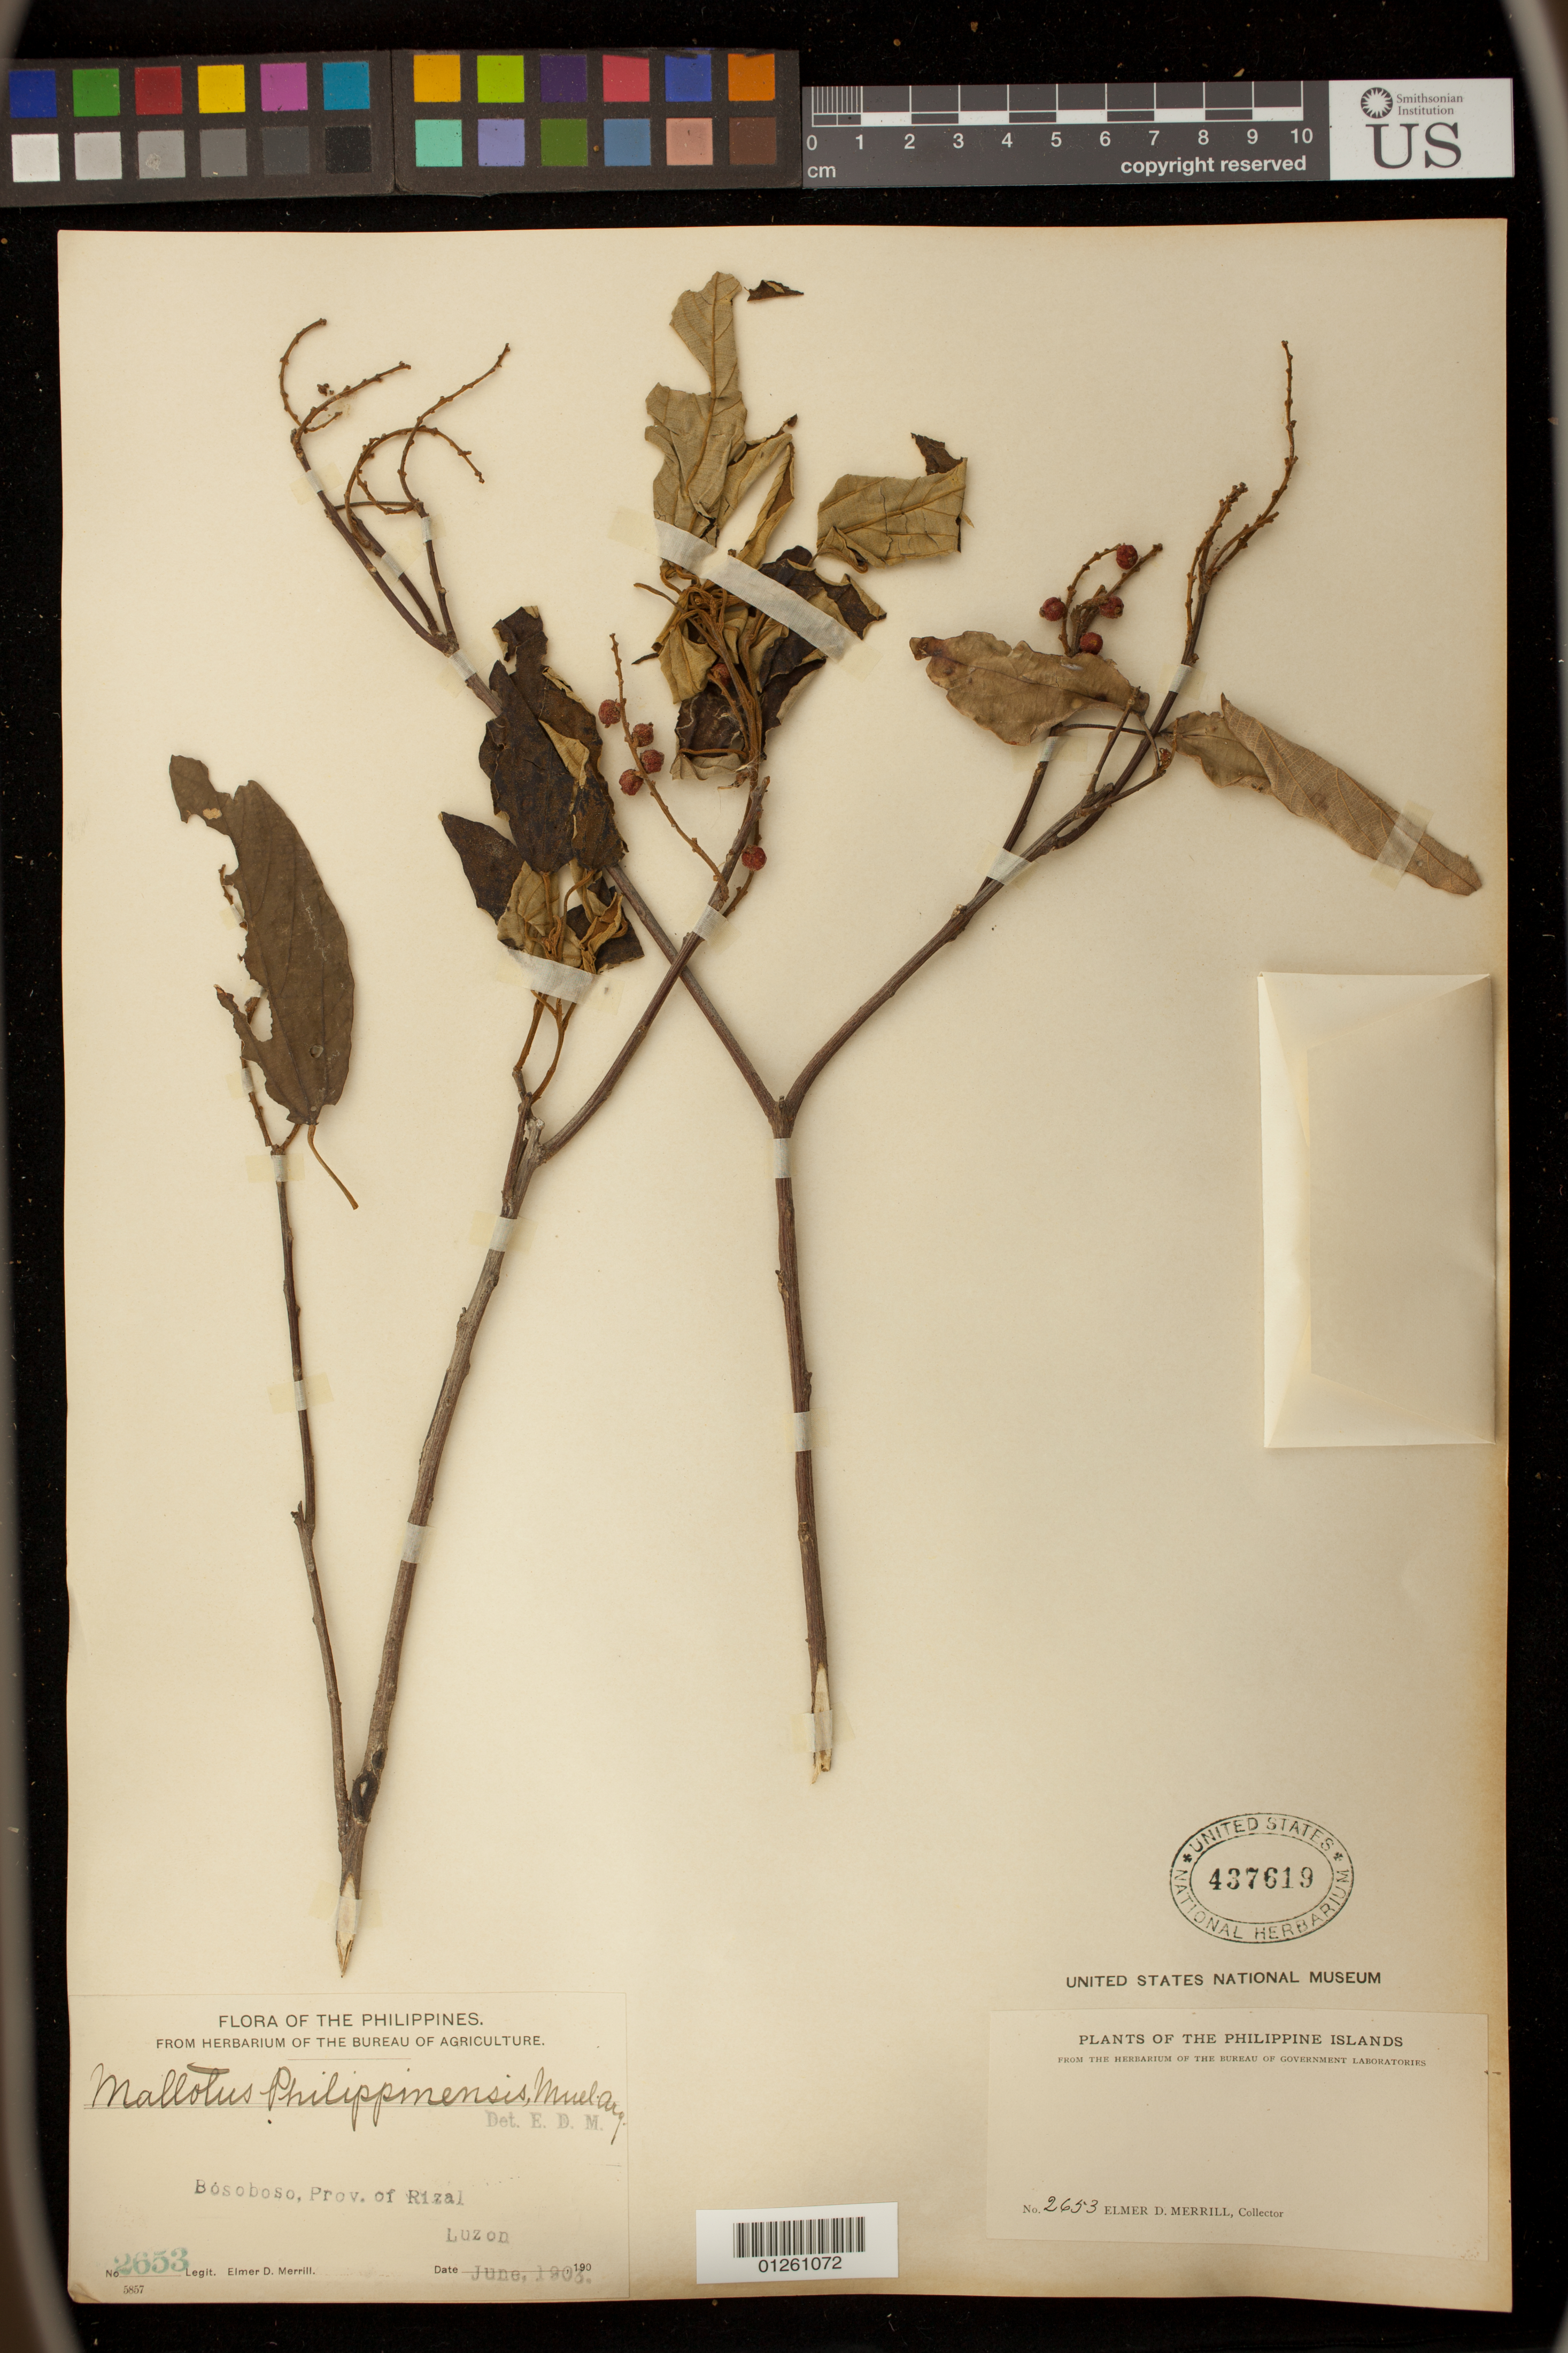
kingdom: Plantae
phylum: Tracheophyta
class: Magnoliopsida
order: Malpighiales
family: Euphorbiaceae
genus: Mallotus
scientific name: Mallotus philippensis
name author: (Lam.) Müll. Arg.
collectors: E. D. Merrill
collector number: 2653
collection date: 1903-06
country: Philippines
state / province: Calabarzon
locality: Bosoboso, Prov. of Rizal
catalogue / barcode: US 437619